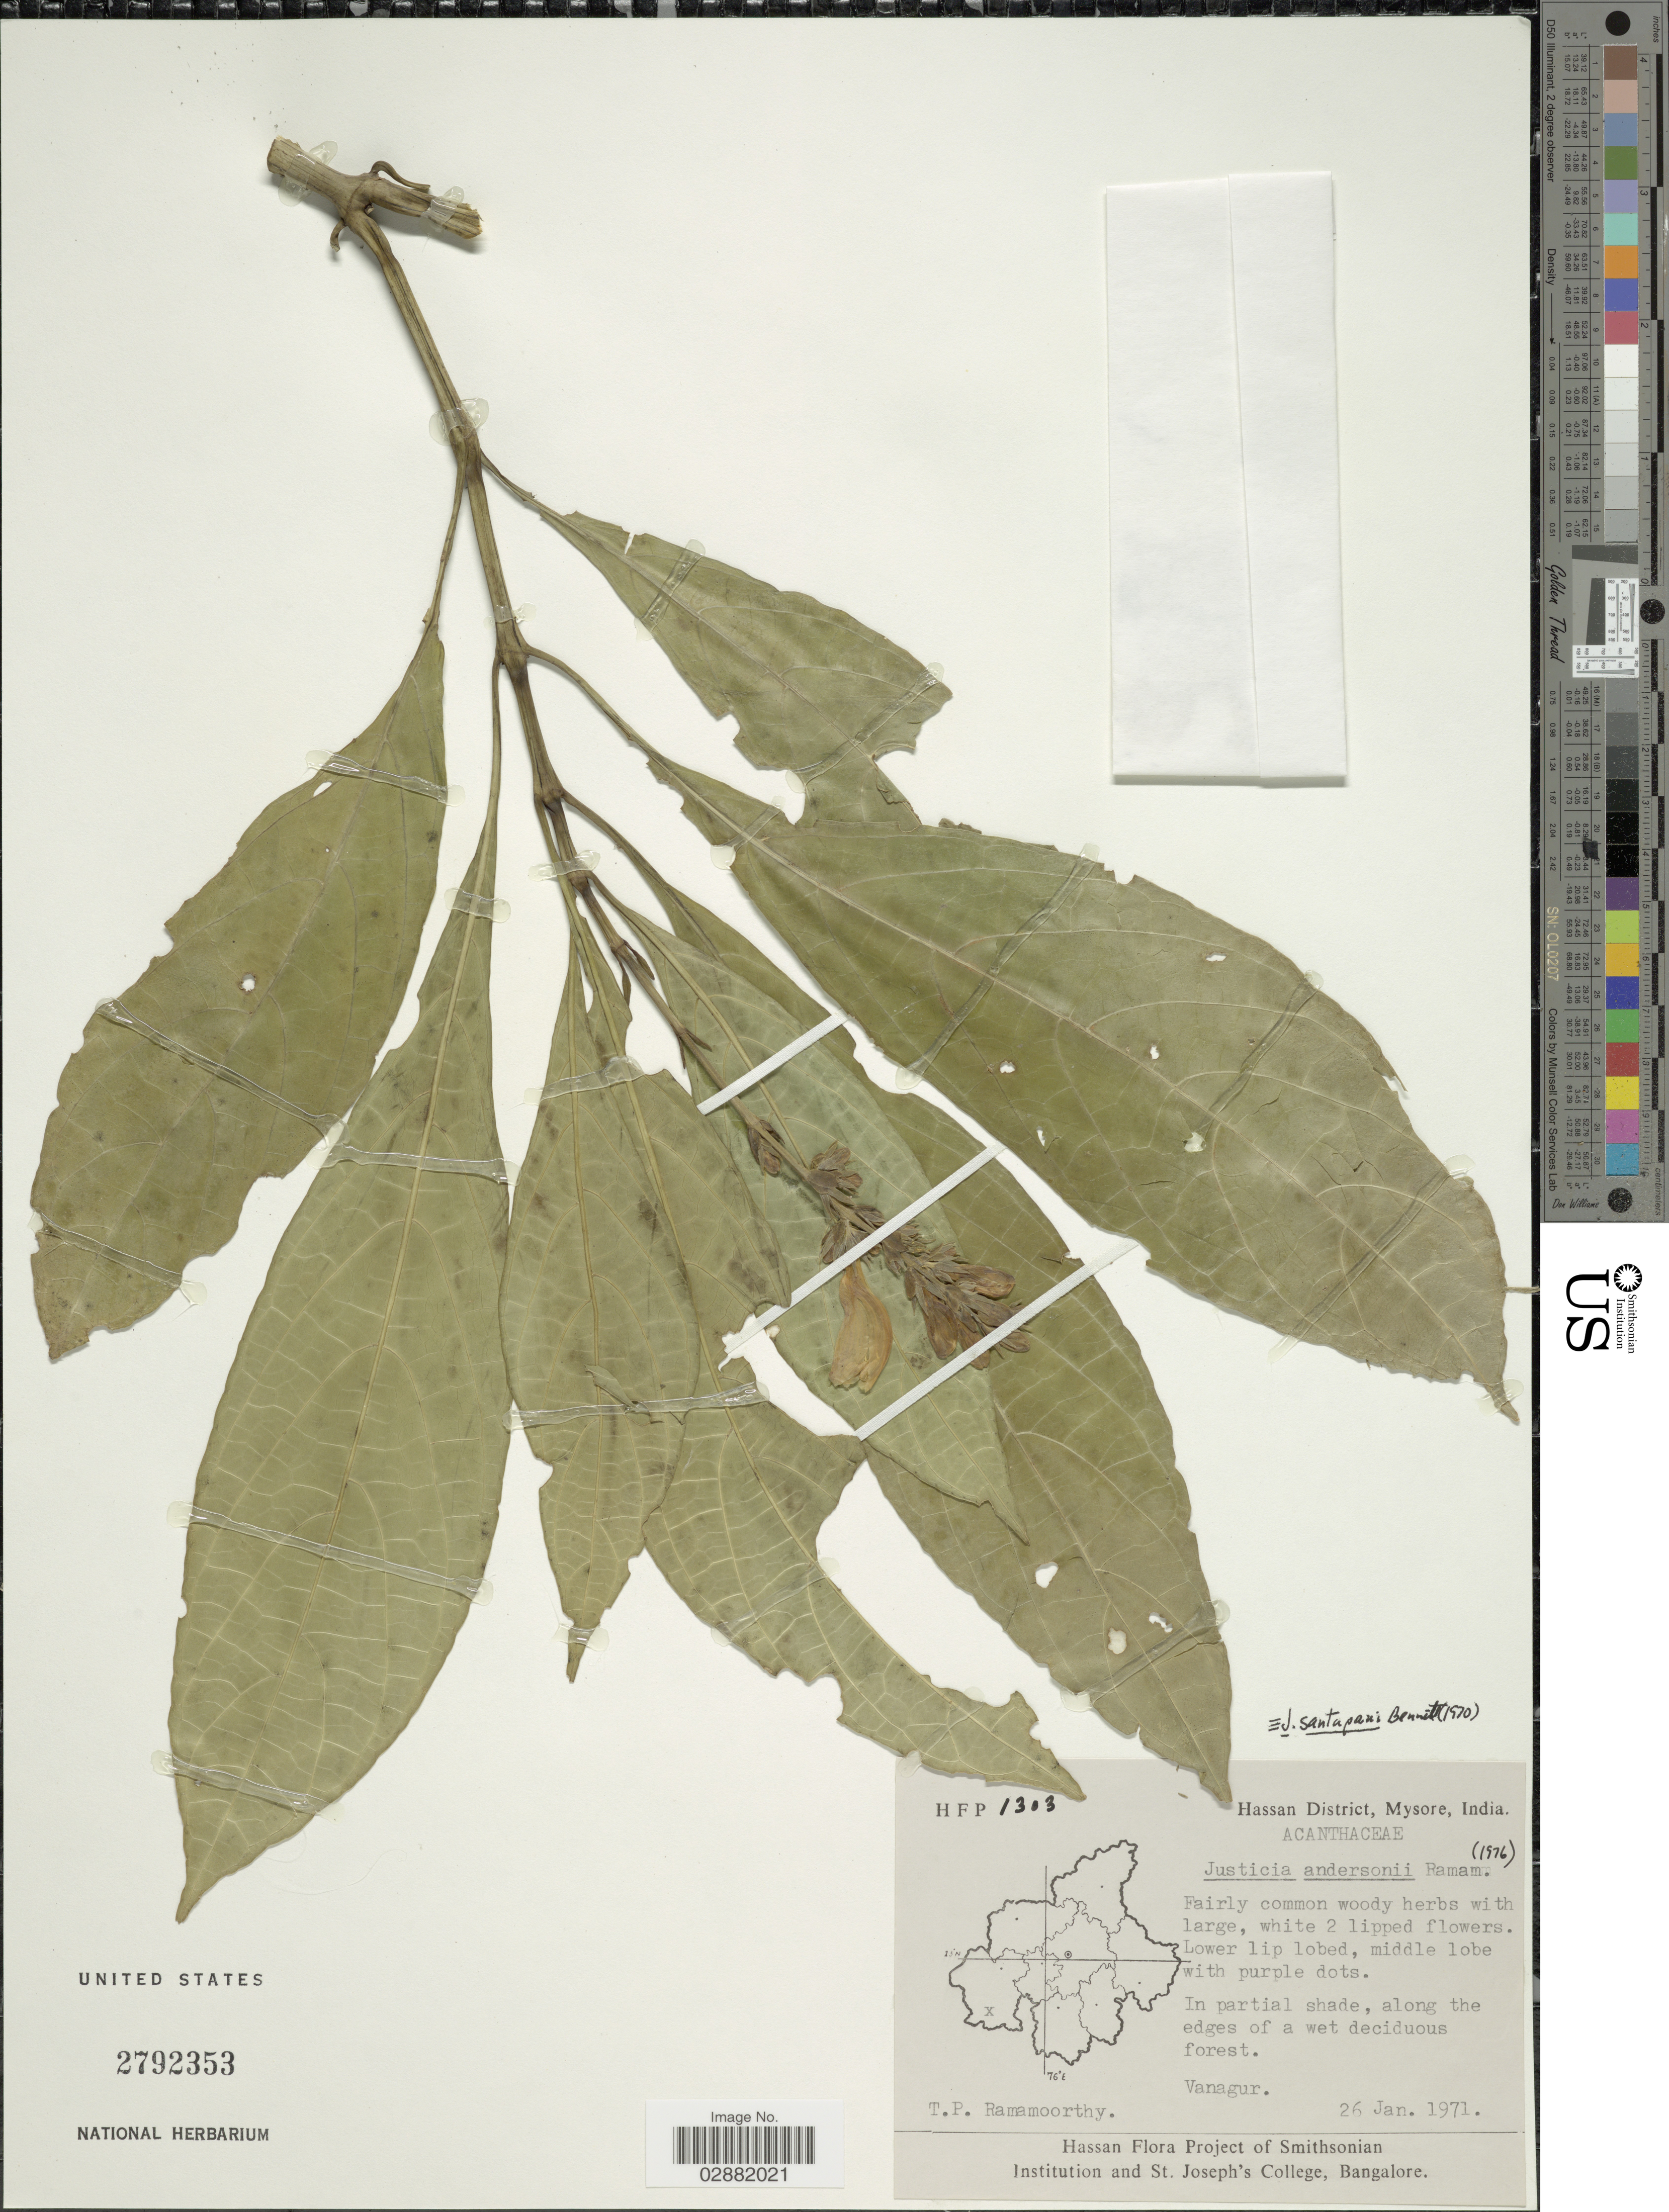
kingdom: Plantae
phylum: Tracheophyta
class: Magnoliopsida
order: Lamiales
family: Acanthaceae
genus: Justicia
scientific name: Justicia santapaui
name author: Bennet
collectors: T. P. Ramamoorthy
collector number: HFP1303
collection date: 1971-01-26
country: India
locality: Hassan District, Mysore, Vanagur.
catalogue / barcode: US 2792353